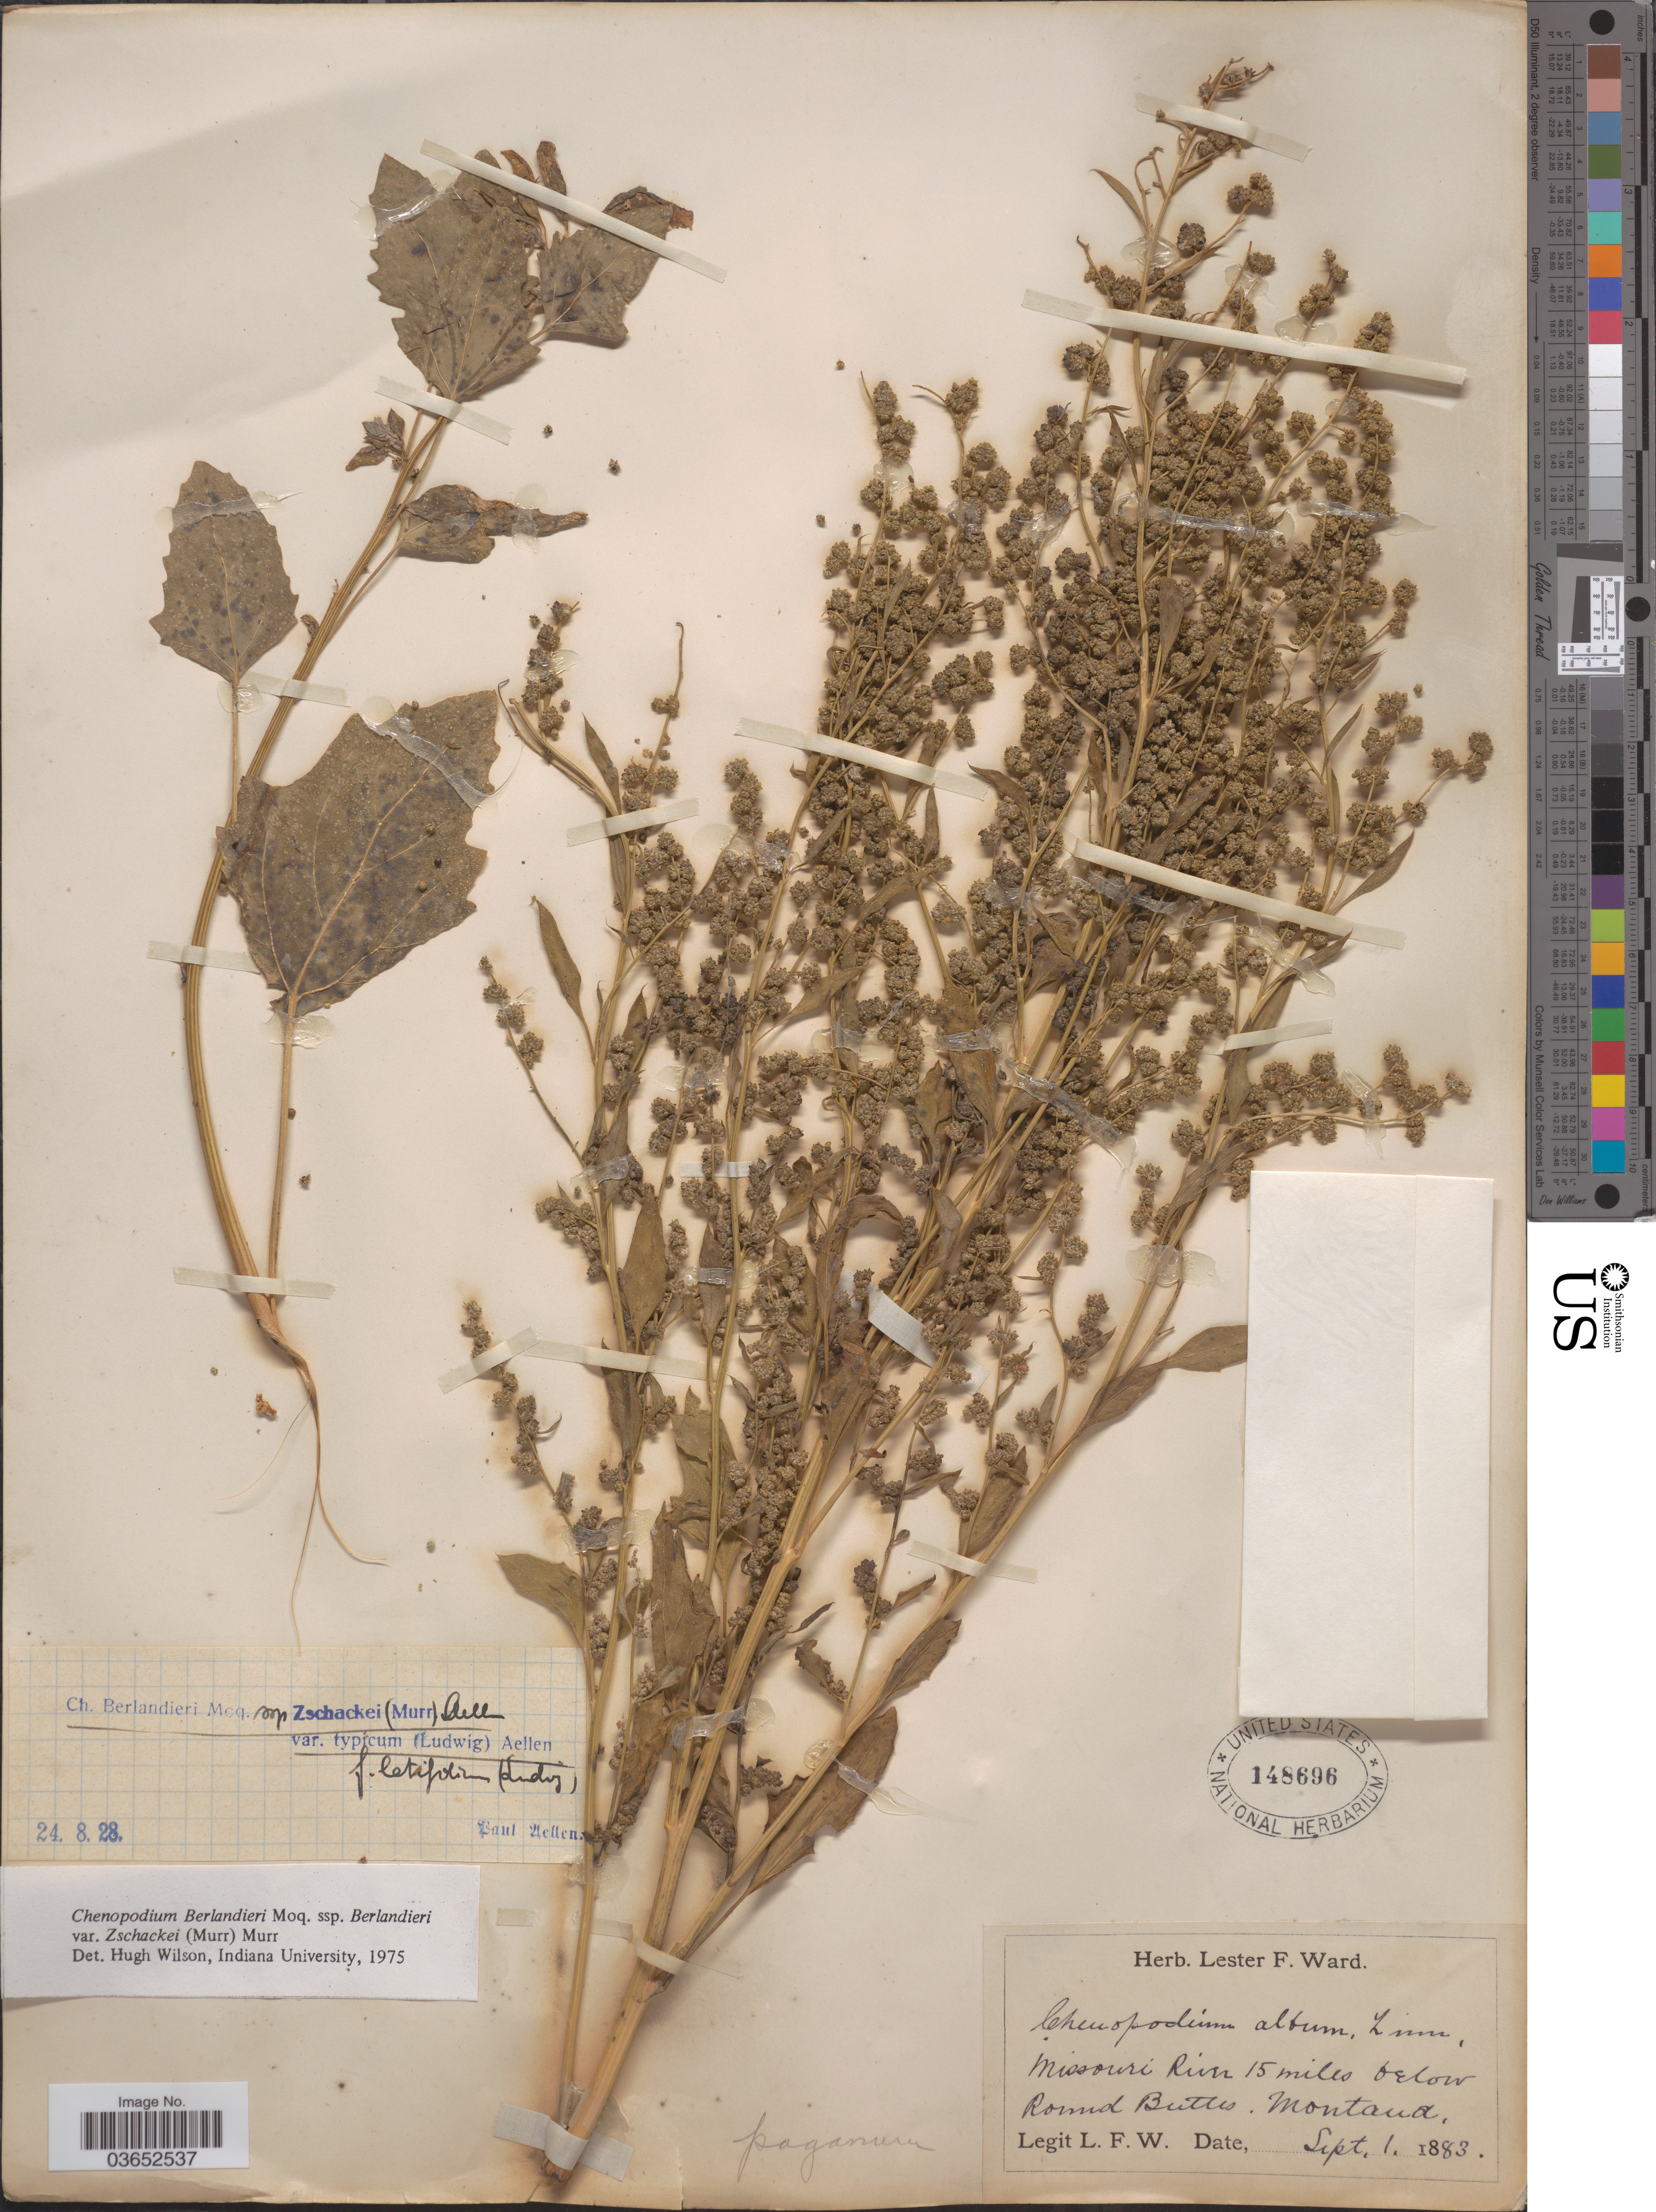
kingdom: Plantae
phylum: Tracheophyta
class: Magnoliopsida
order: Caryophyllales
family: Amaranthaceae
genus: Chenopodium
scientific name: Chenopodium berlandieri var. typicum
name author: A. Ludw. ex Graebn.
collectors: L. F. Ward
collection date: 1883-09-01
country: United States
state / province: Montana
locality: Missouri River 15 miles below Round Buttes.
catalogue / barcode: US 148696